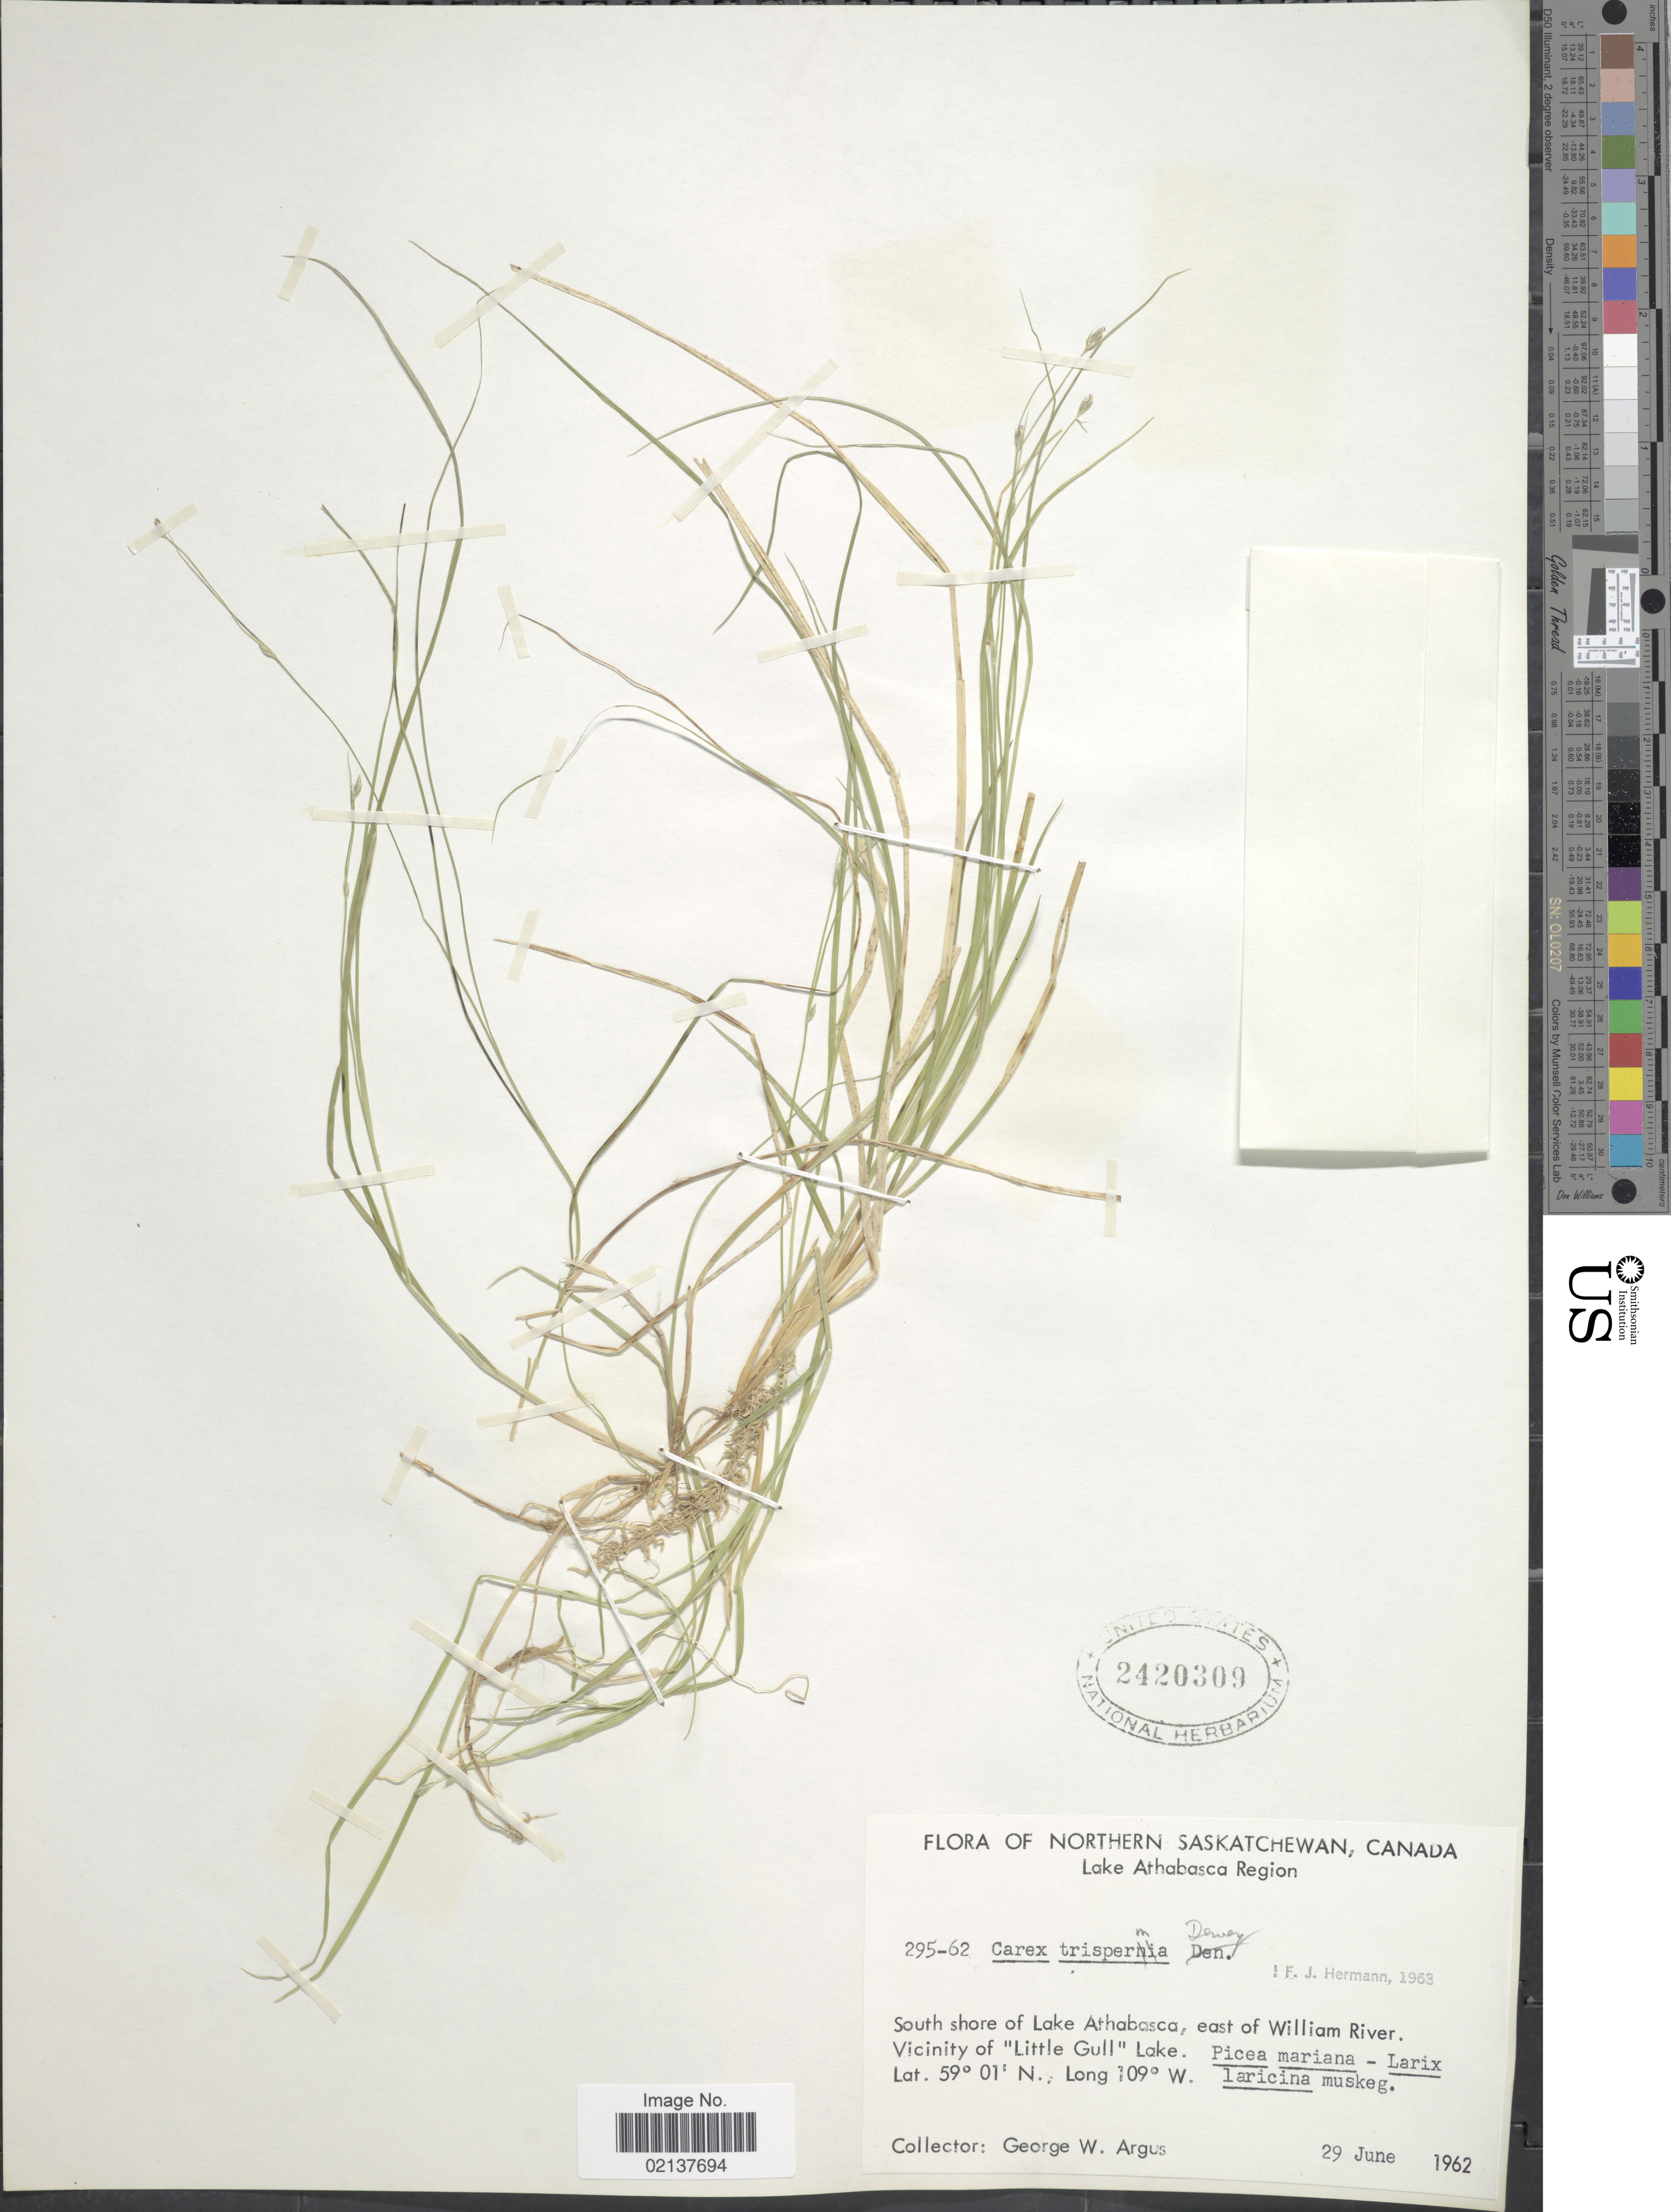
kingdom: Plantae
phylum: Tracheophyta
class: Liliopsida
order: Poales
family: Cyperaceae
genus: Carex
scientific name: Carex trisperma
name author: Dewey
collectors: G. W. Argus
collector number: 295-62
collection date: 1962-06-29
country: Canada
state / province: Saskatchewan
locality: Northern Saskatchewan, Lake Athabasca Region, south shore of Lake Athabasca, east of William River, Vicinity of Little Gull Lake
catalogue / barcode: US 2420309